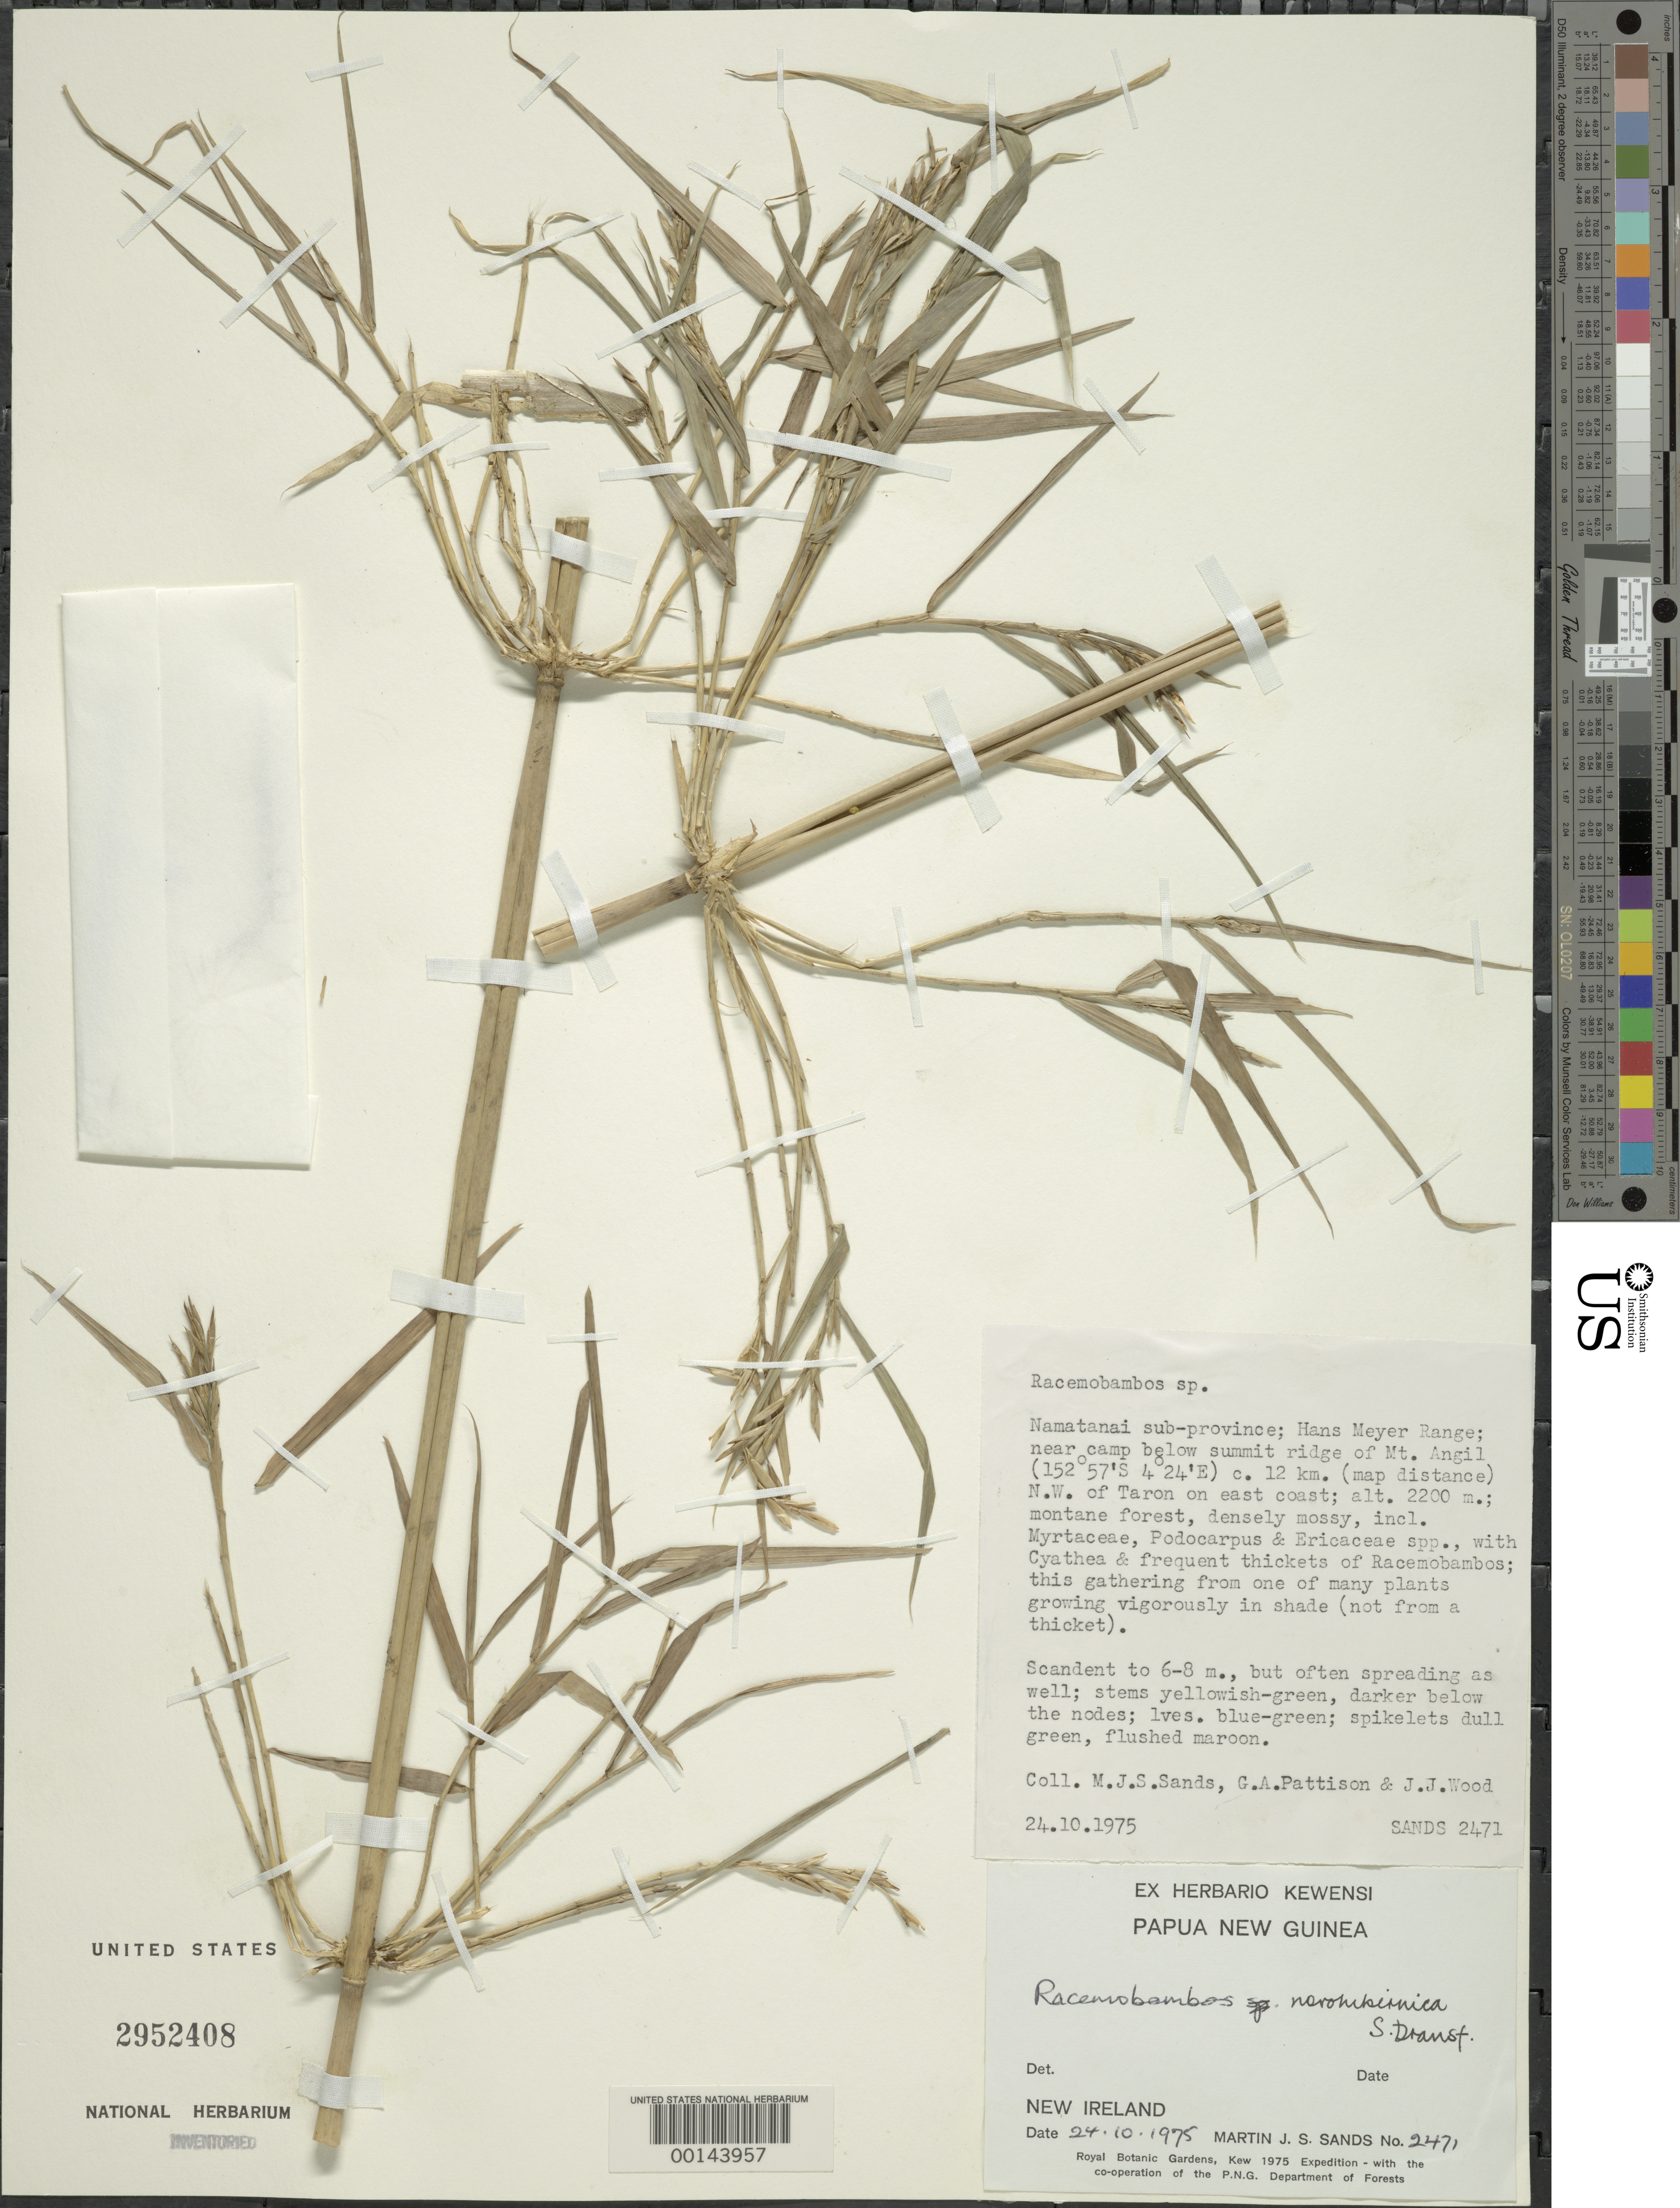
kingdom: Plantae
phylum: Tracheophyta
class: Liliopsida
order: Poales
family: Poaceae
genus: Racemobambos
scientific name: Racemobambos sp.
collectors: M. Sands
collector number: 2471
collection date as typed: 24 Oct 1975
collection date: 1975-10-24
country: Papua New Guinea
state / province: New Ireland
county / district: Namatanai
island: New Ireland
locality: Namatanai, hans meyer range, mt. angil, bismark archipelago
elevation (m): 2200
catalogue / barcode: US 2952408